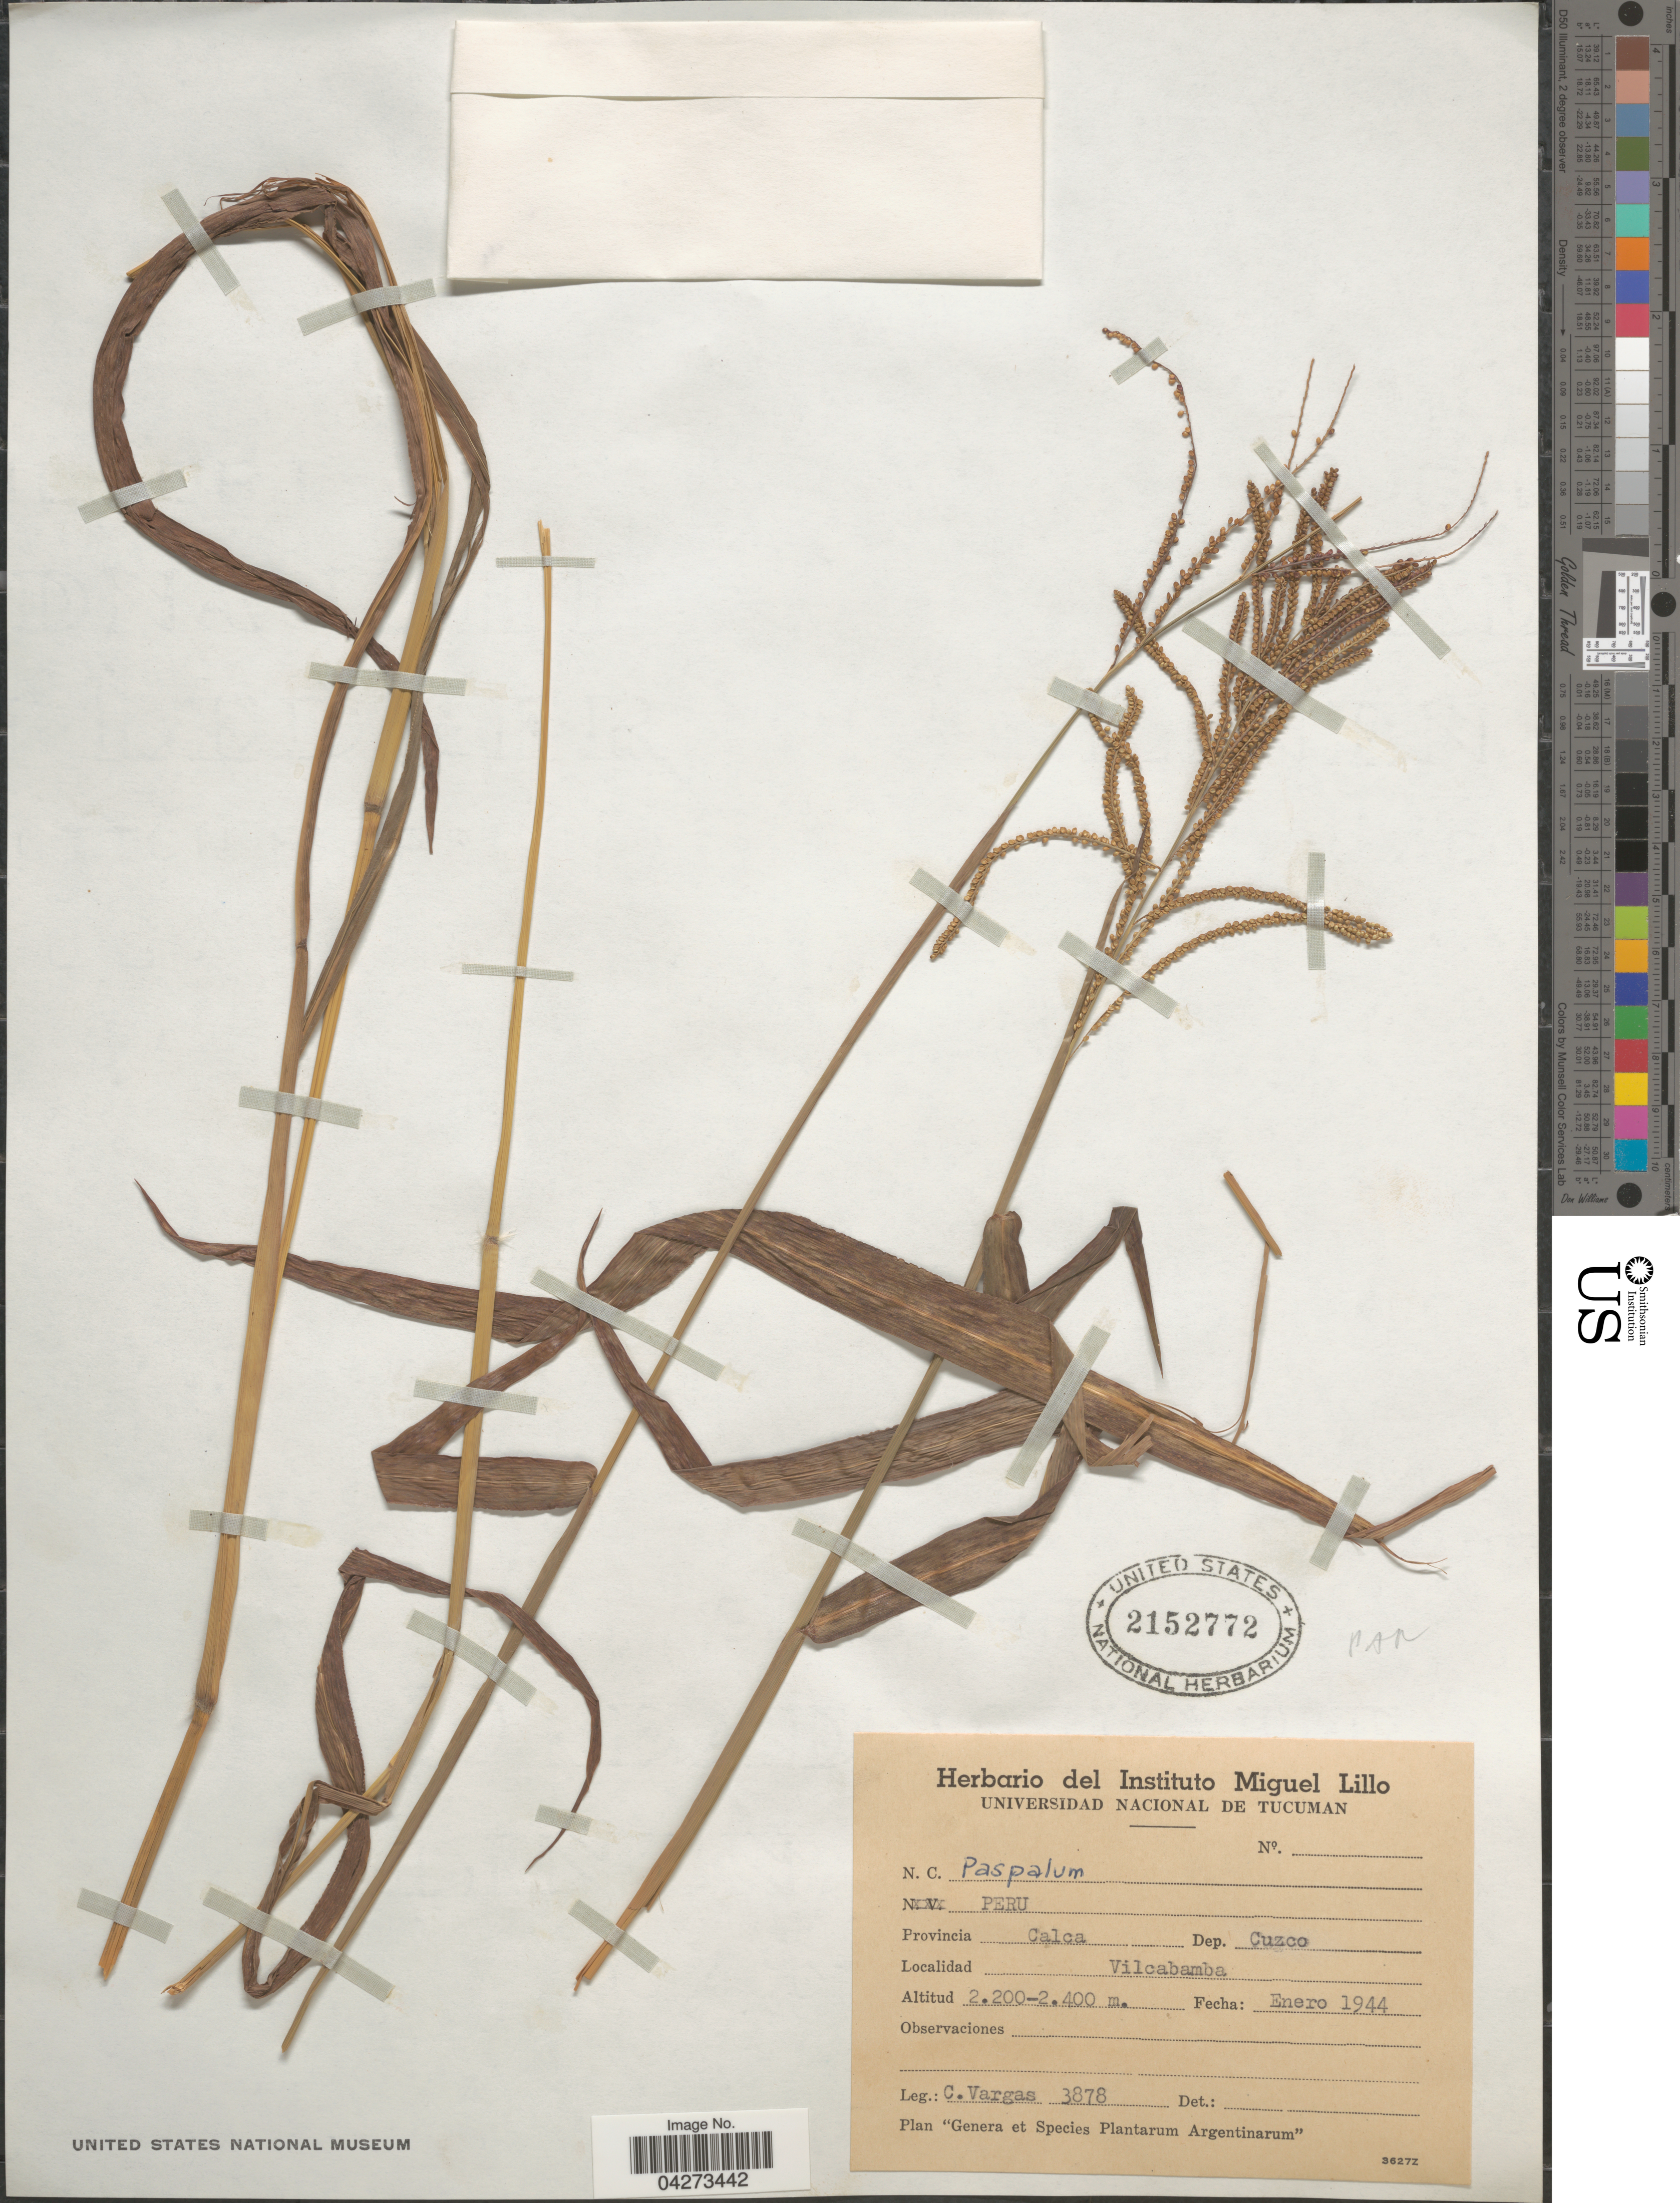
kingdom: Plantae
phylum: Tracheophyta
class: Liliopsida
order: Poales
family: Poaceae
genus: Paspalum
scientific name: Paspalum paniculatum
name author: L.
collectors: C. Vargas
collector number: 3878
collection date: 1944-01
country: Peru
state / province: Cusco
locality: Provincia Calca. Dep. Cuzco. Vilcabamba.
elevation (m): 2200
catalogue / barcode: US 2152772